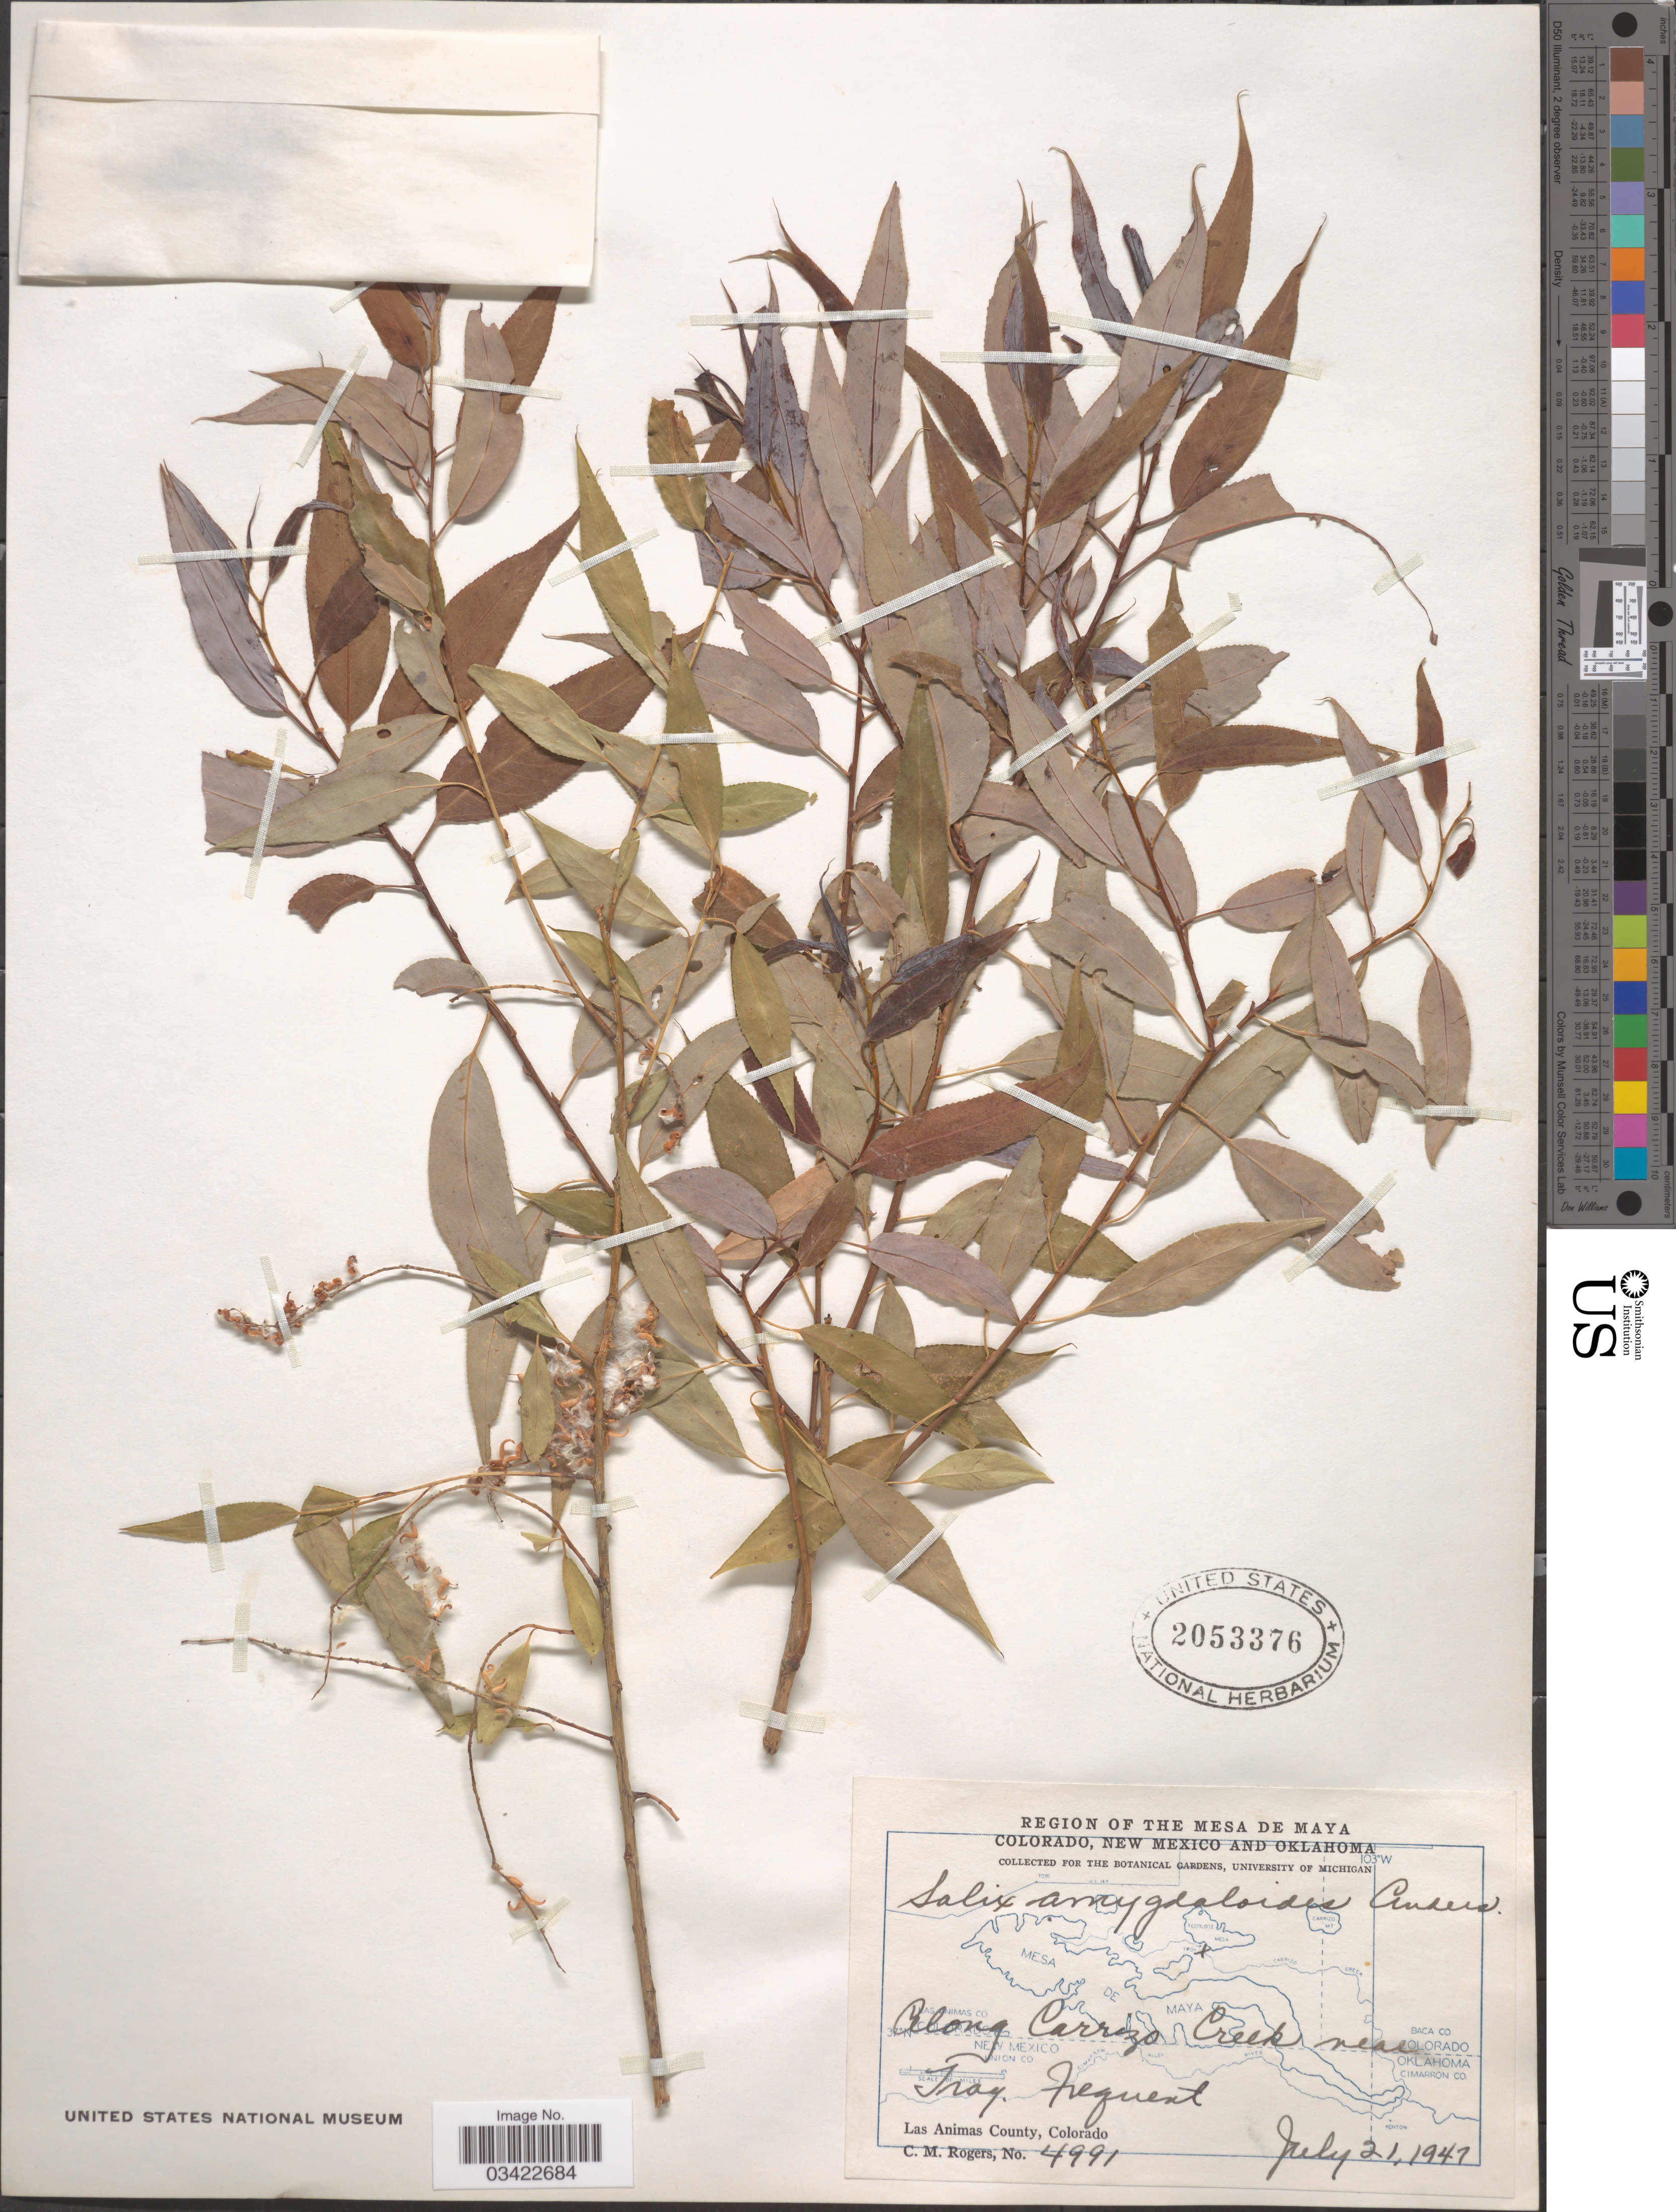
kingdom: Plantae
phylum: Tracheophyta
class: Magnoliopsida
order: Malpighiales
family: Salicaceae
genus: Salix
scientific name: Salix amygdaloides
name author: Andersson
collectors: C. M. Rogers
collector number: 4991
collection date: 1947-07-21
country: United States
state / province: Colorado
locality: Region of The Mesa de Maya. Along Carrizo Creek near Tray. Las Animas County.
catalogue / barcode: US 2053376